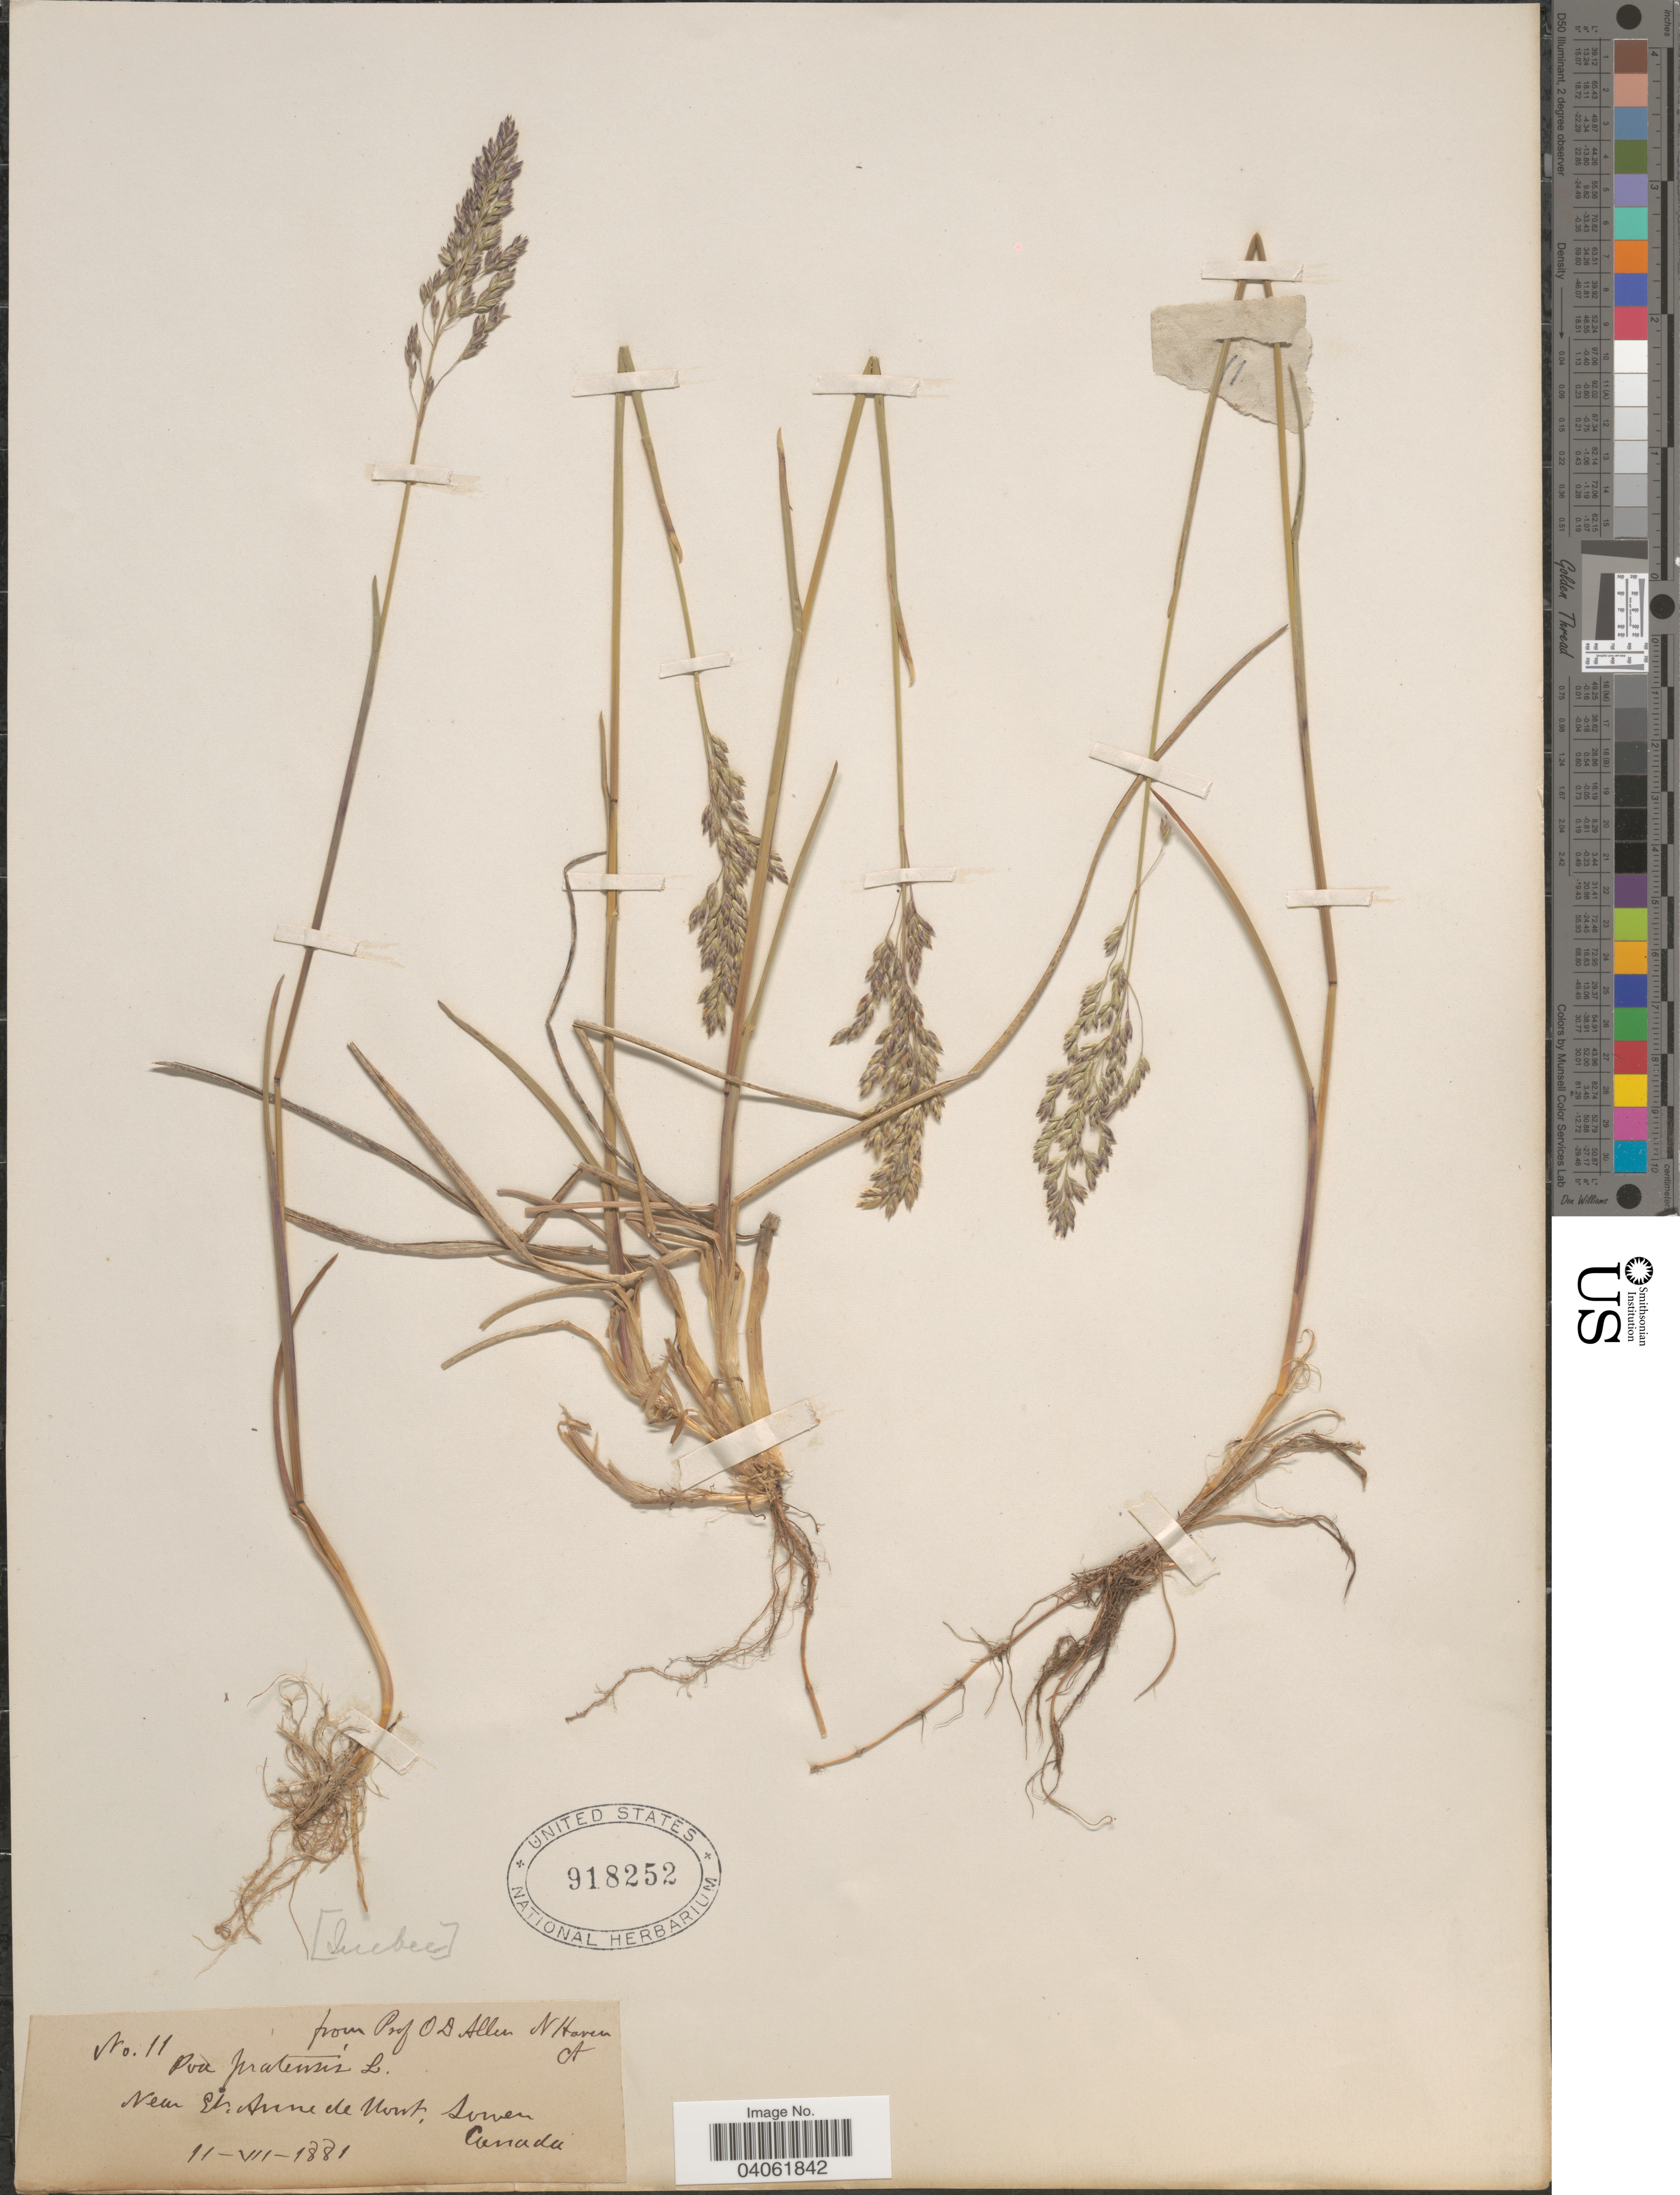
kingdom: Plantae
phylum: Tracheophyta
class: Liliopsida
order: Poales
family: Poaceae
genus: Poa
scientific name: Poa pratensis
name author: L.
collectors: O. D. Allen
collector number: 11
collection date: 1881-07-11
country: Canada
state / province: Quebec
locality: Near St.Anne de Mont, Lower Canada.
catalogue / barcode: US 918252